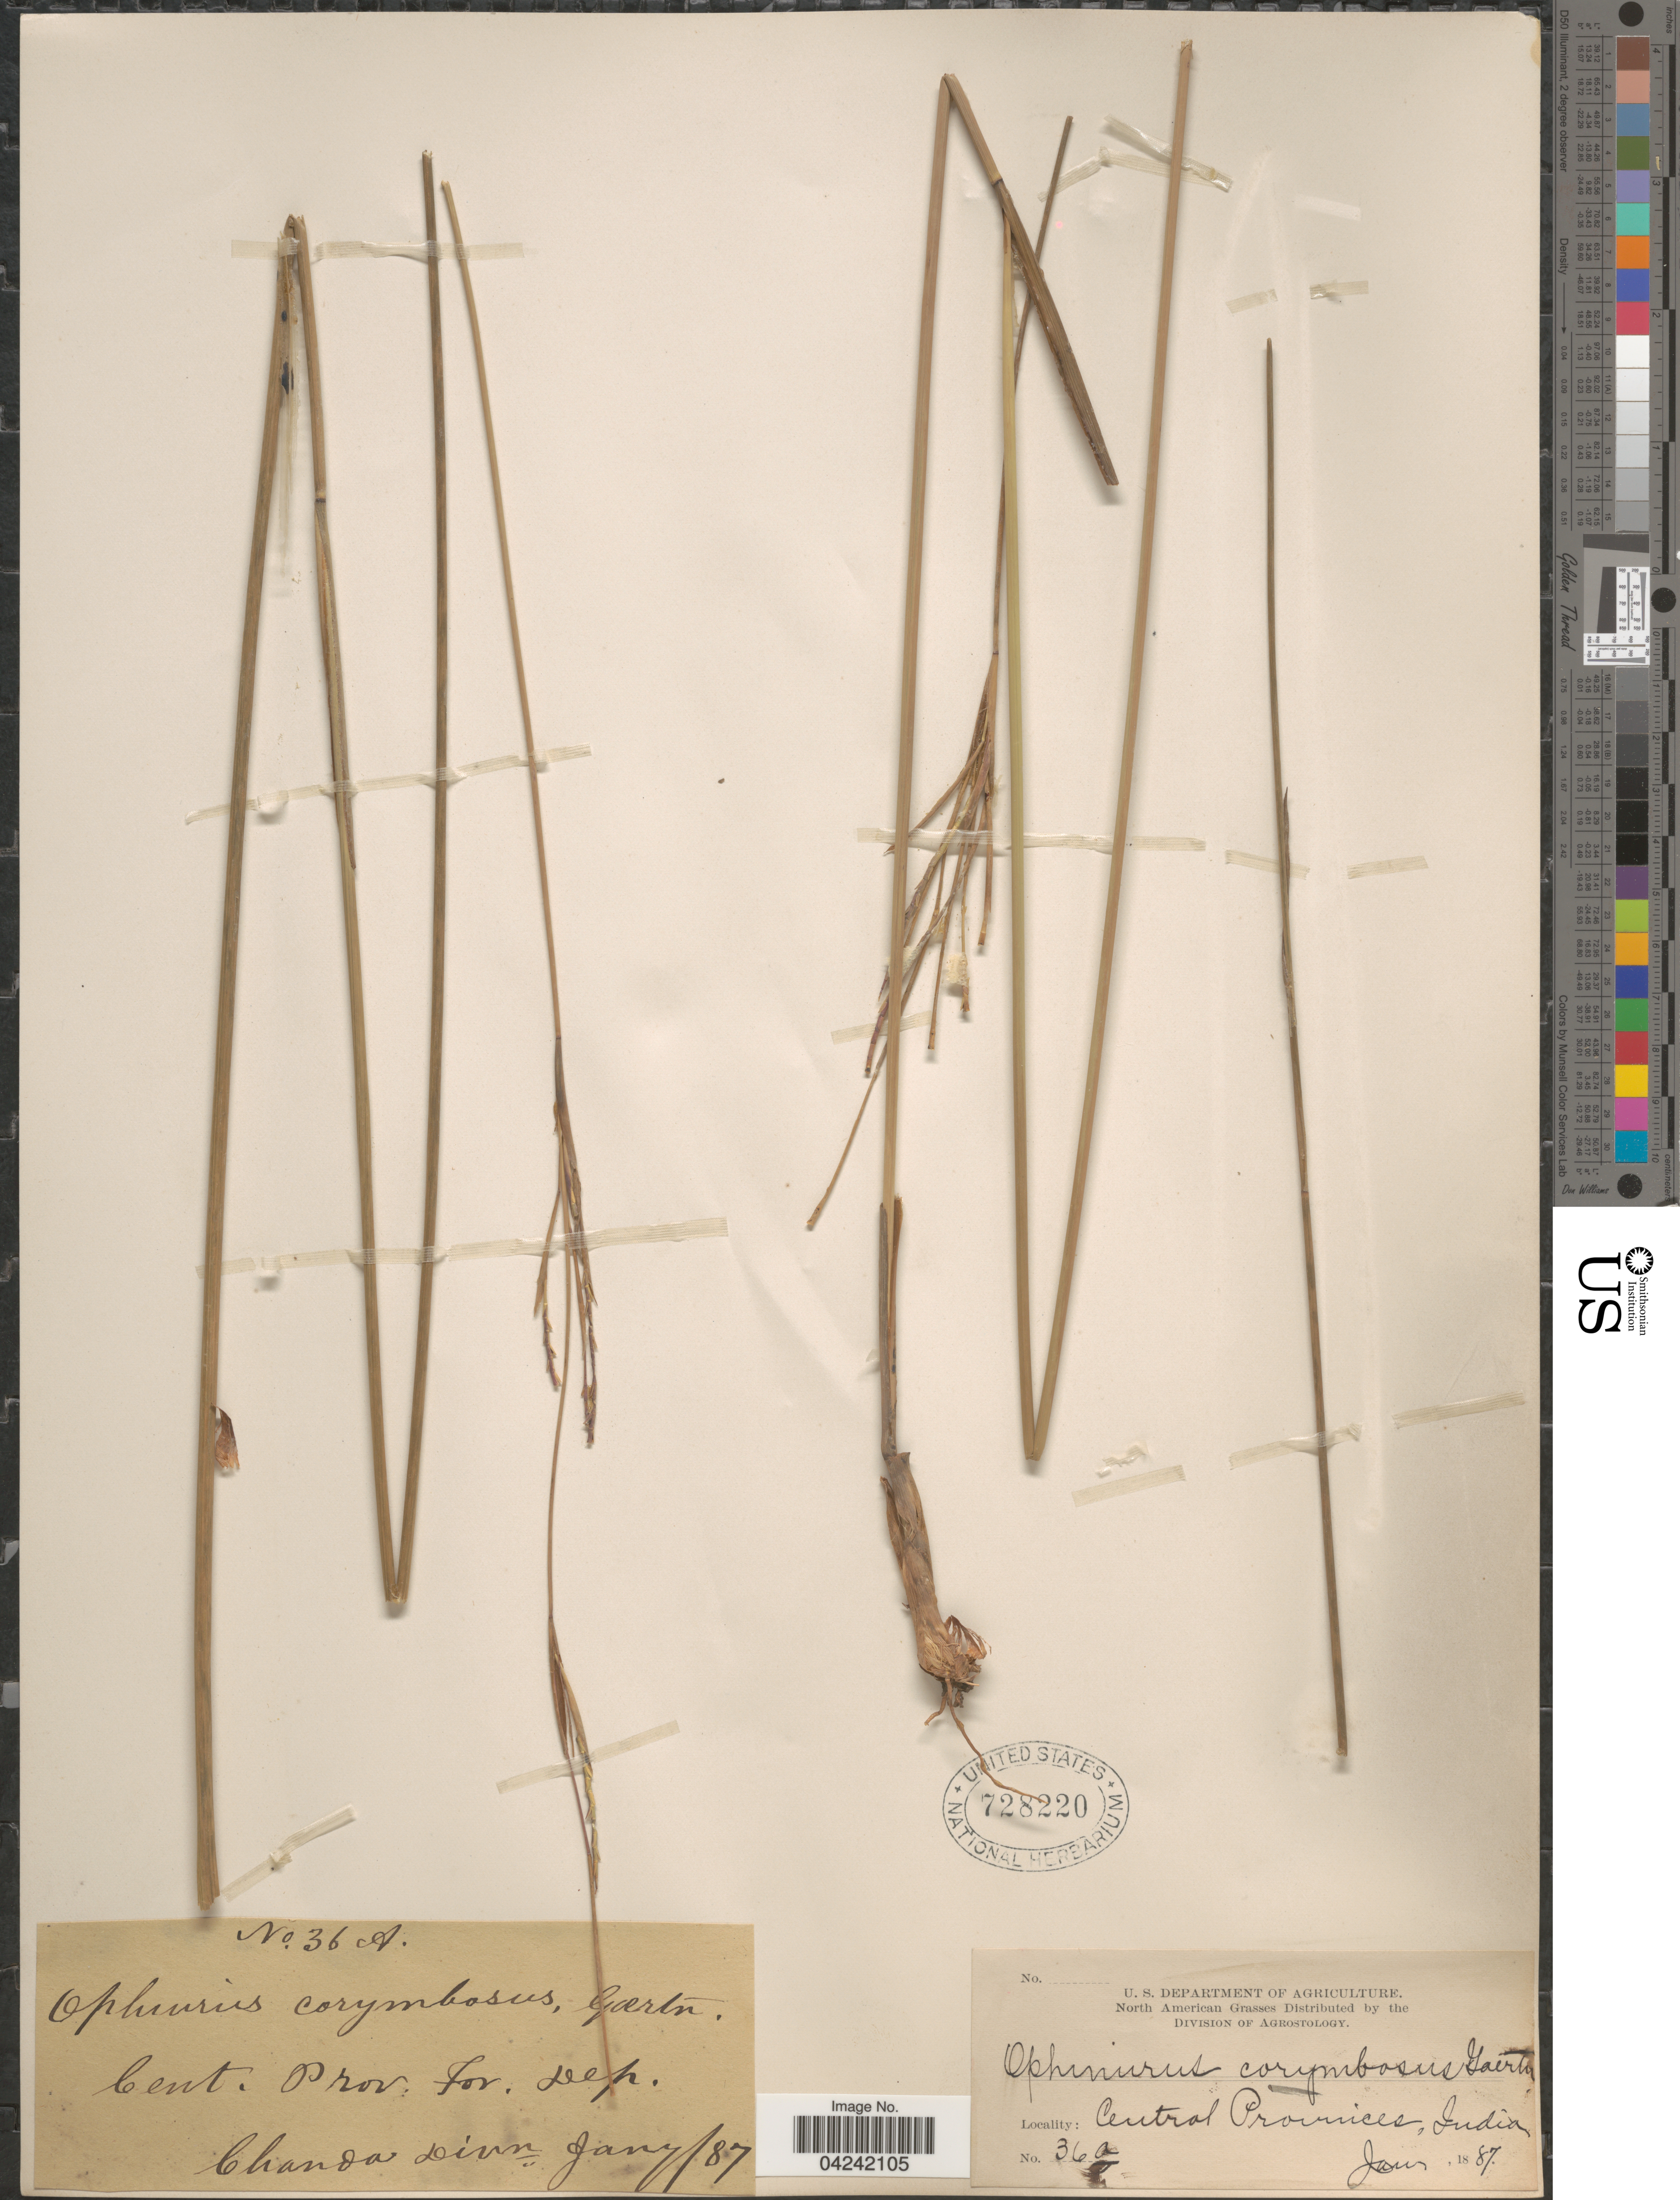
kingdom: Plantae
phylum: Tracheophyta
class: Liliopsida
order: Poales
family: Poaceae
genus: Ophiuros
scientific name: Ophiuros exaltatus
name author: (L.) Kuntze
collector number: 36A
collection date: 1887-01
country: India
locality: Cent. Prov. For. Dep. Chanda Divn.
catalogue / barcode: US 728220